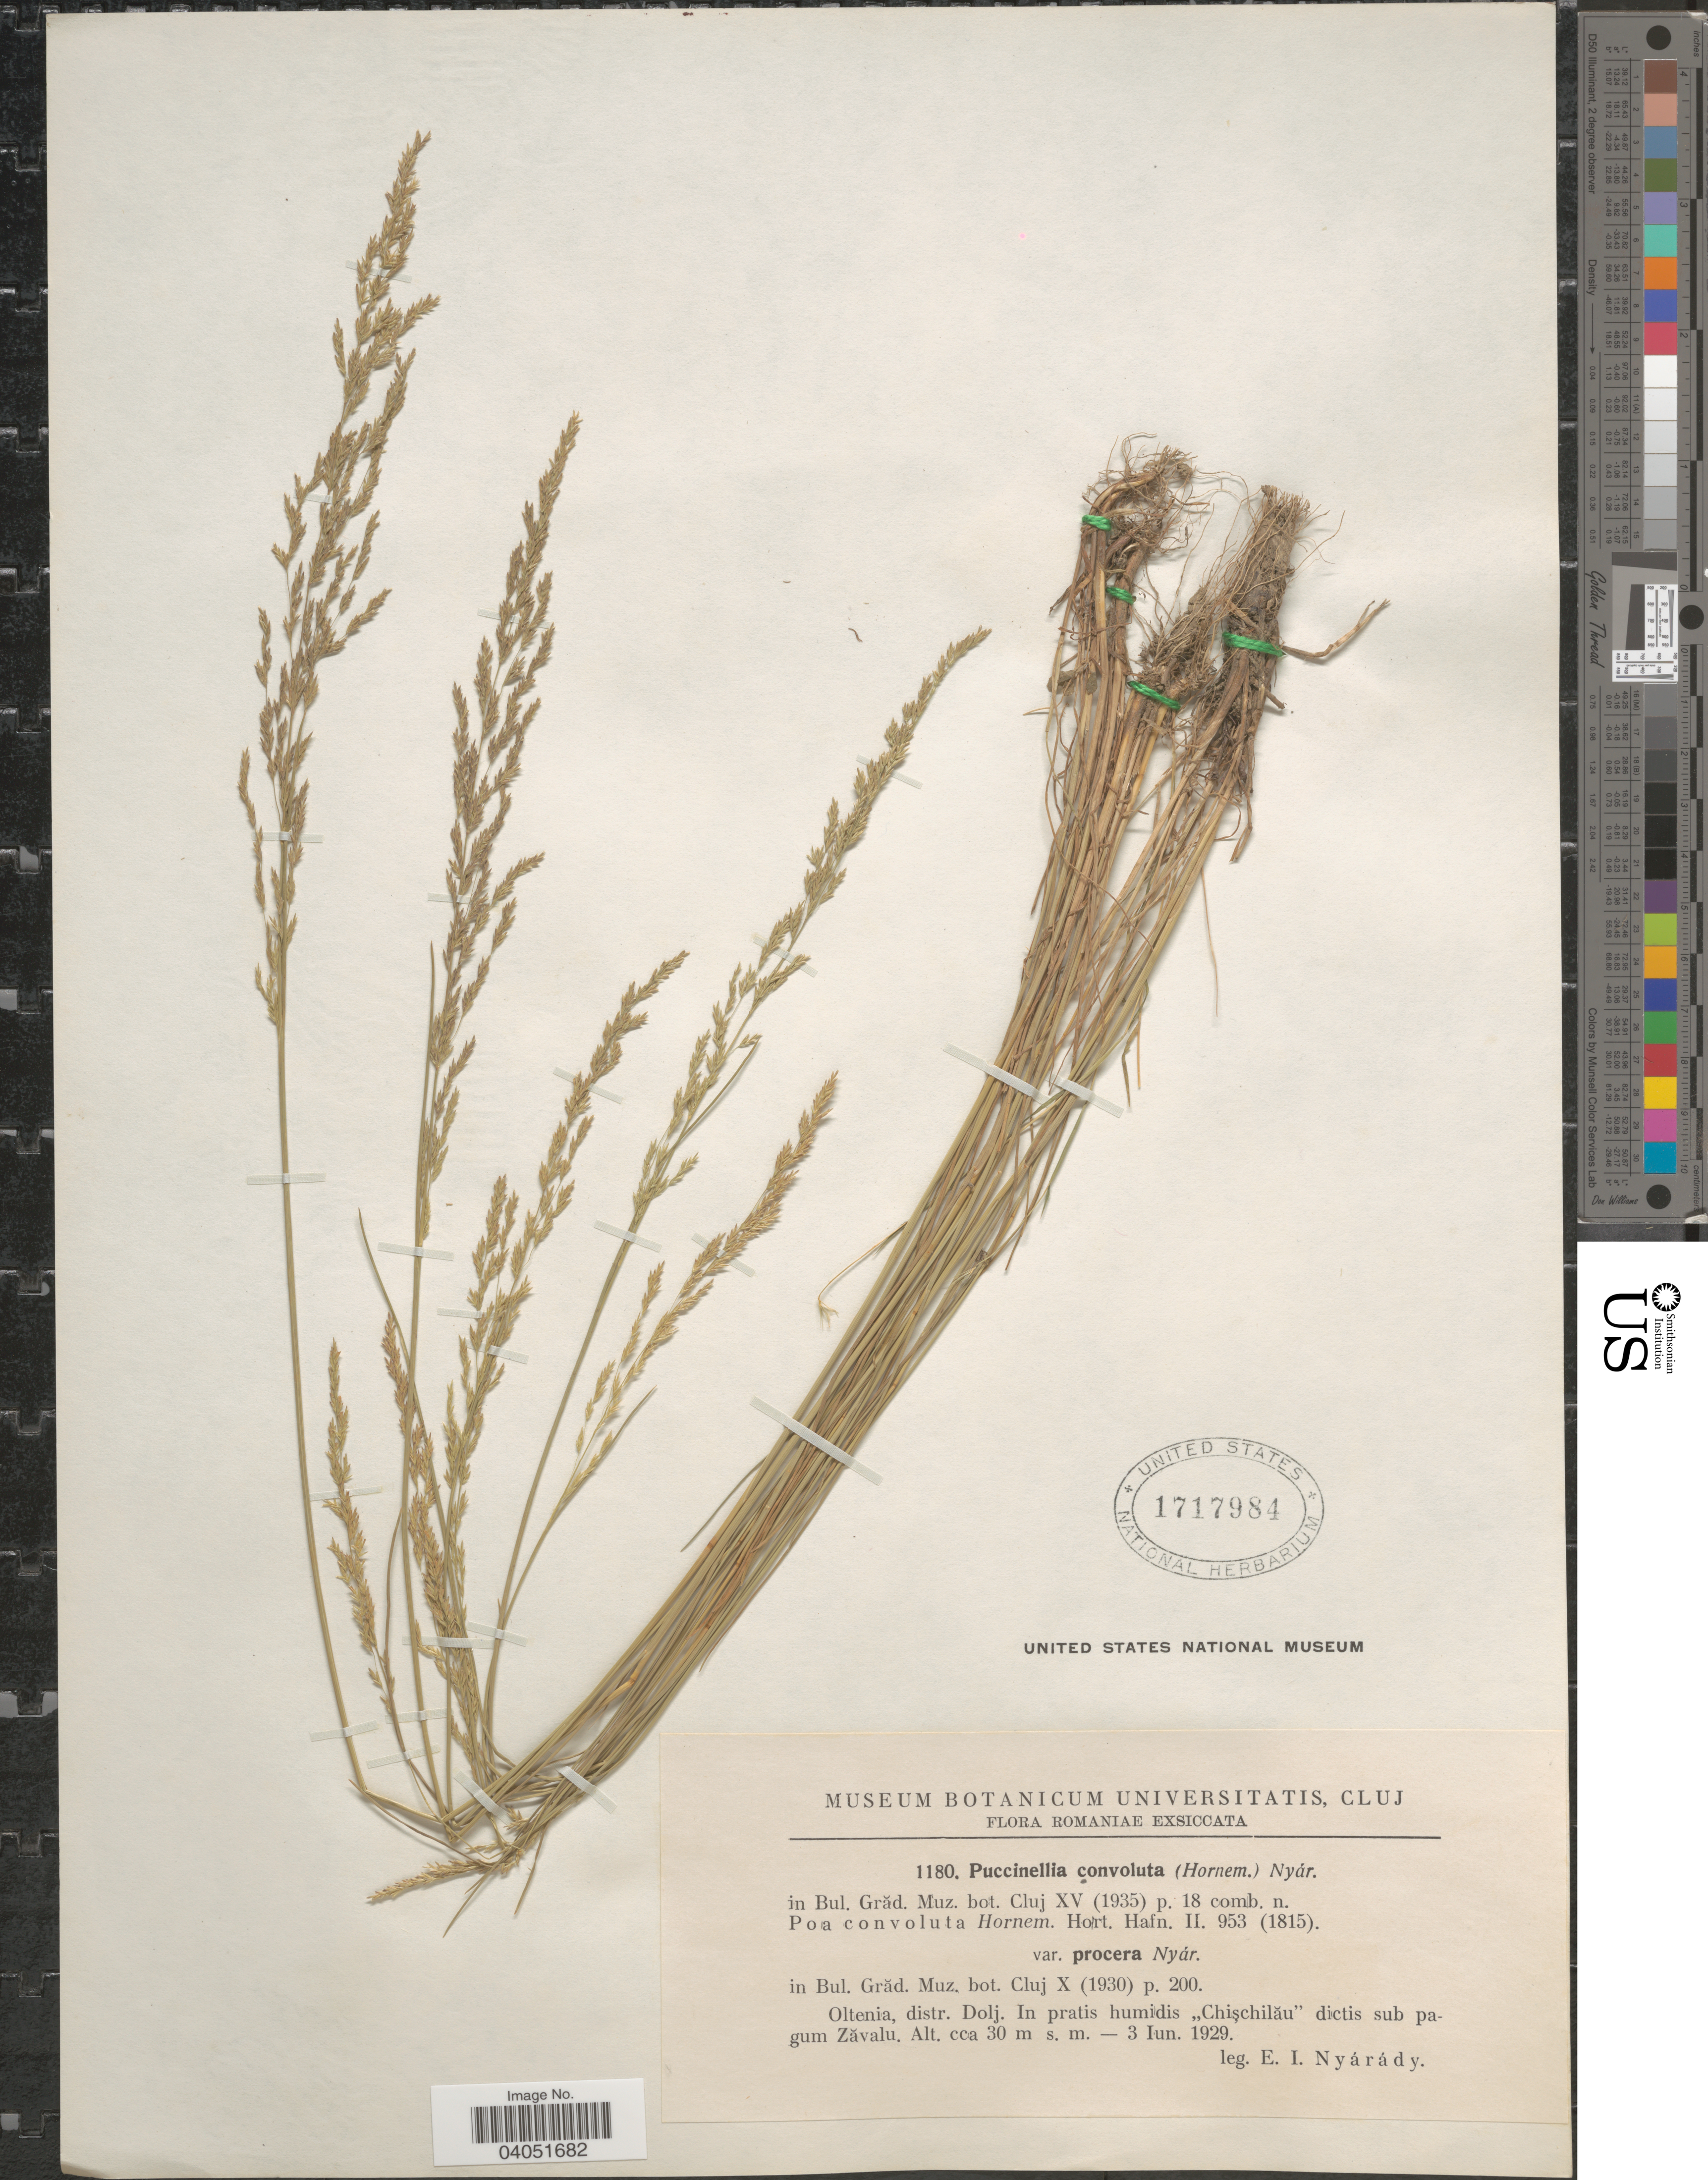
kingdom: Plantae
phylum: Tracheophyta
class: Liliopsida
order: Poales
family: Poaceae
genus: Puccinellia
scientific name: Puccinellia convoluta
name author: (Hornem.) Fourr.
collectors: E. Nyárády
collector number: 1180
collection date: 1929-06-03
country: Romania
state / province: Dolj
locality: Oltenia, distr. Dolj. In pratis humidis "Chişchilău" dictis sub pargum Zăvalu.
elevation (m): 30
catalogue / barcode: US 1717984